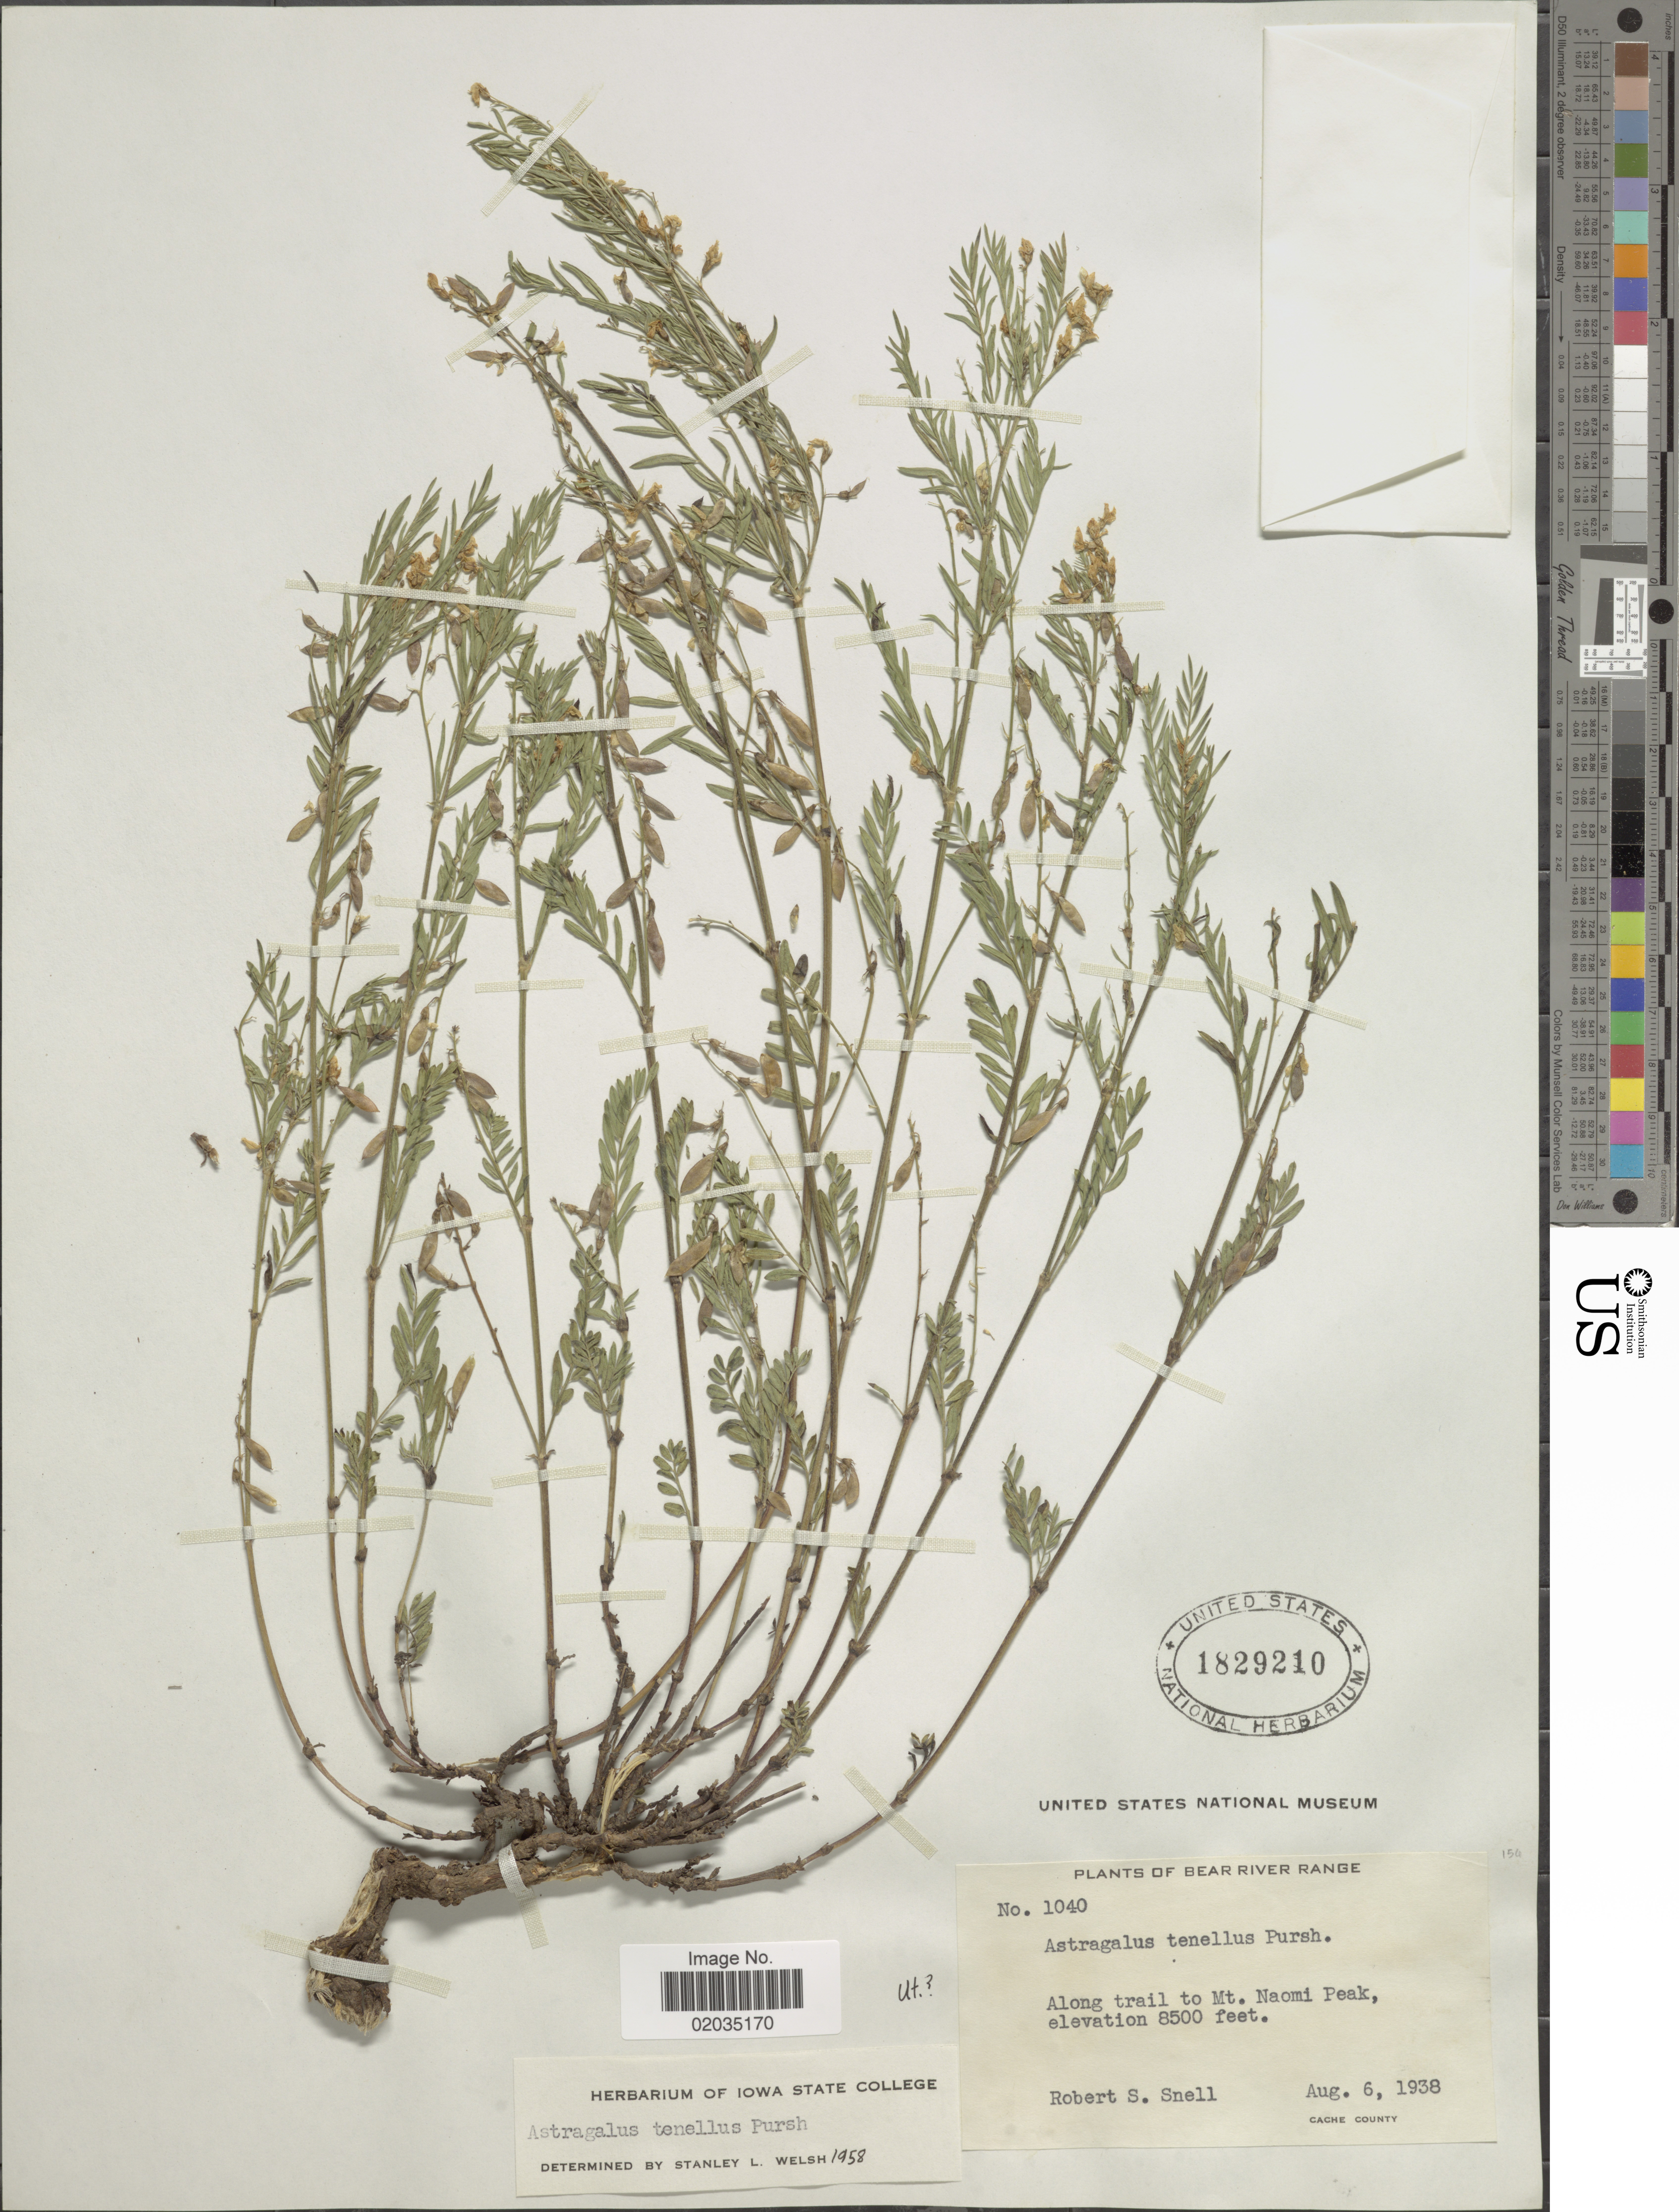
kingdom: Plantae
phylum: Tracheophyta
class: Magnoliopsida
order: Fabales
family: Fabaceae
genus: Astragalus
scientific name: Astragalus tenellus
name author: Pursh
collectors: R. Snell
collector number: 1040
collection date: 1938-08-06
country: United States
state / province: Utah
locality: Bear River Range, Along trail to Mt Naomi Peak, Cache County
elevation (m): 2591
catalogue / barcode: US 1829210